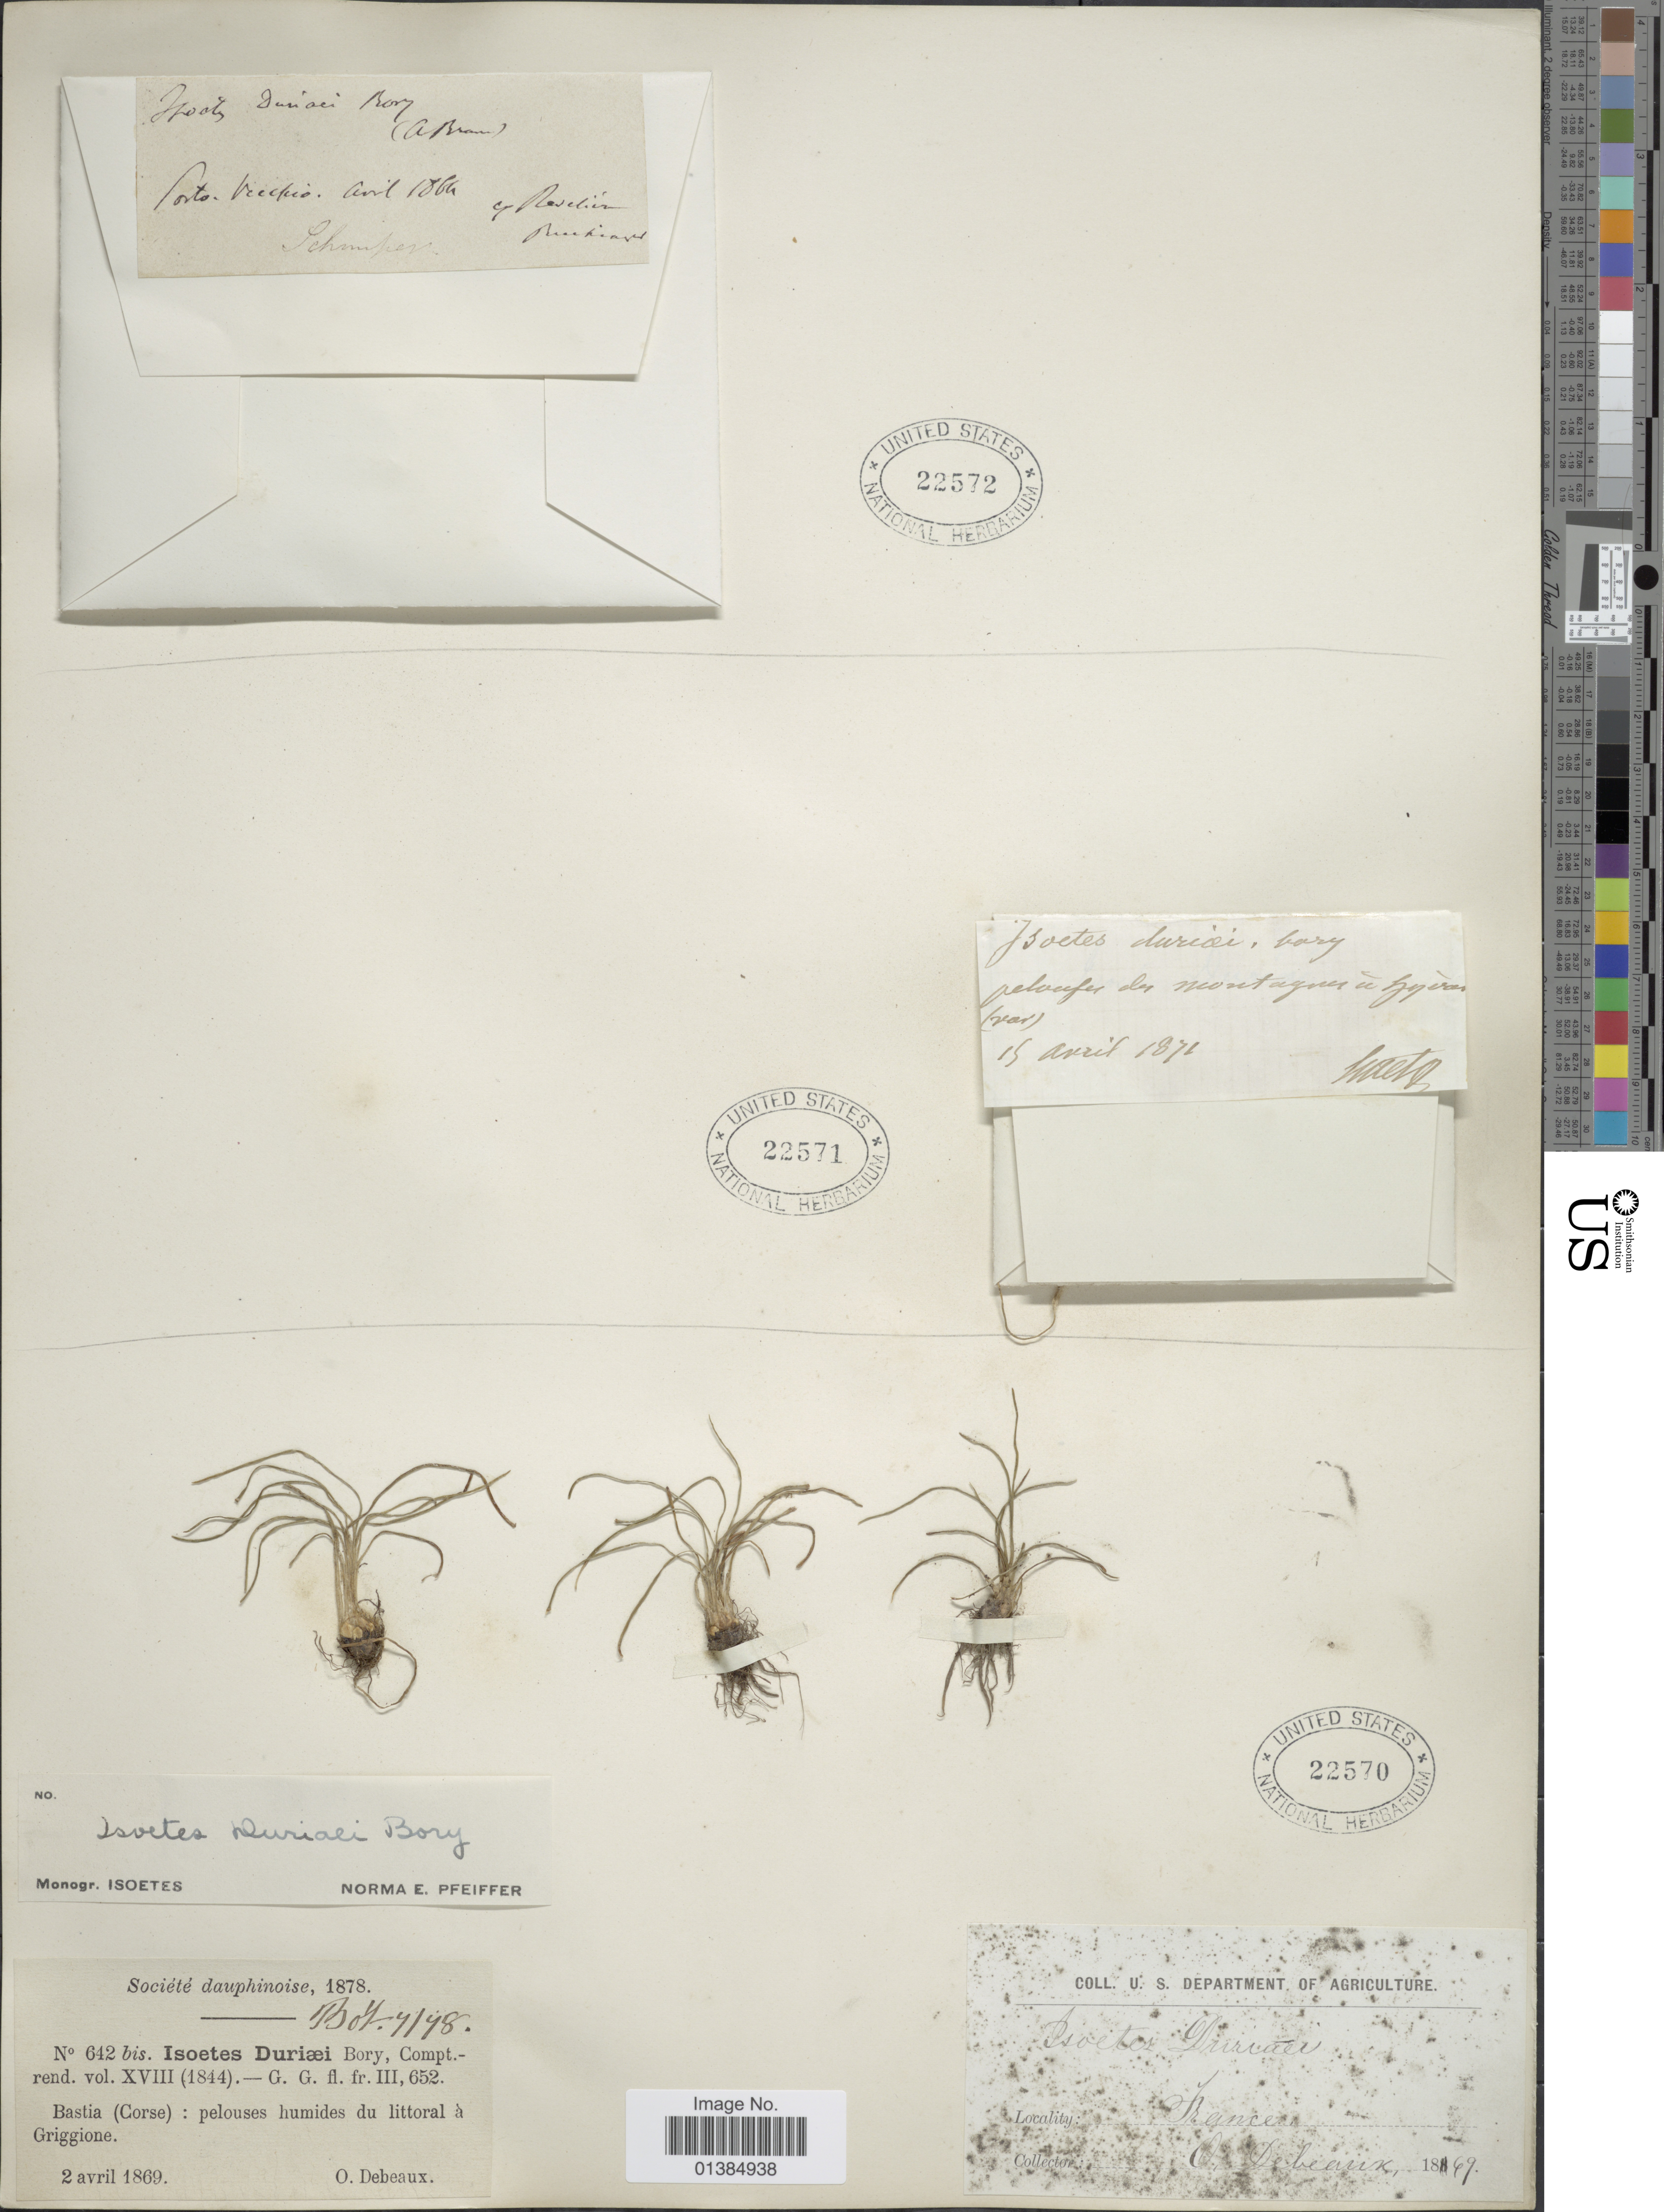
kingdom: Plantae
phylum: Tracheophyta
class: Lycopodiopsida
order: Isoetales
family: Isoetaceae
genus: Isoetes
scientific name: Isoetes duriaei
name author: Bory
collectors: -. Schimper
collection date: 1864-04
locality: Porto Vechio. [Corsica?]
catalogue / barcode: US 22572-3